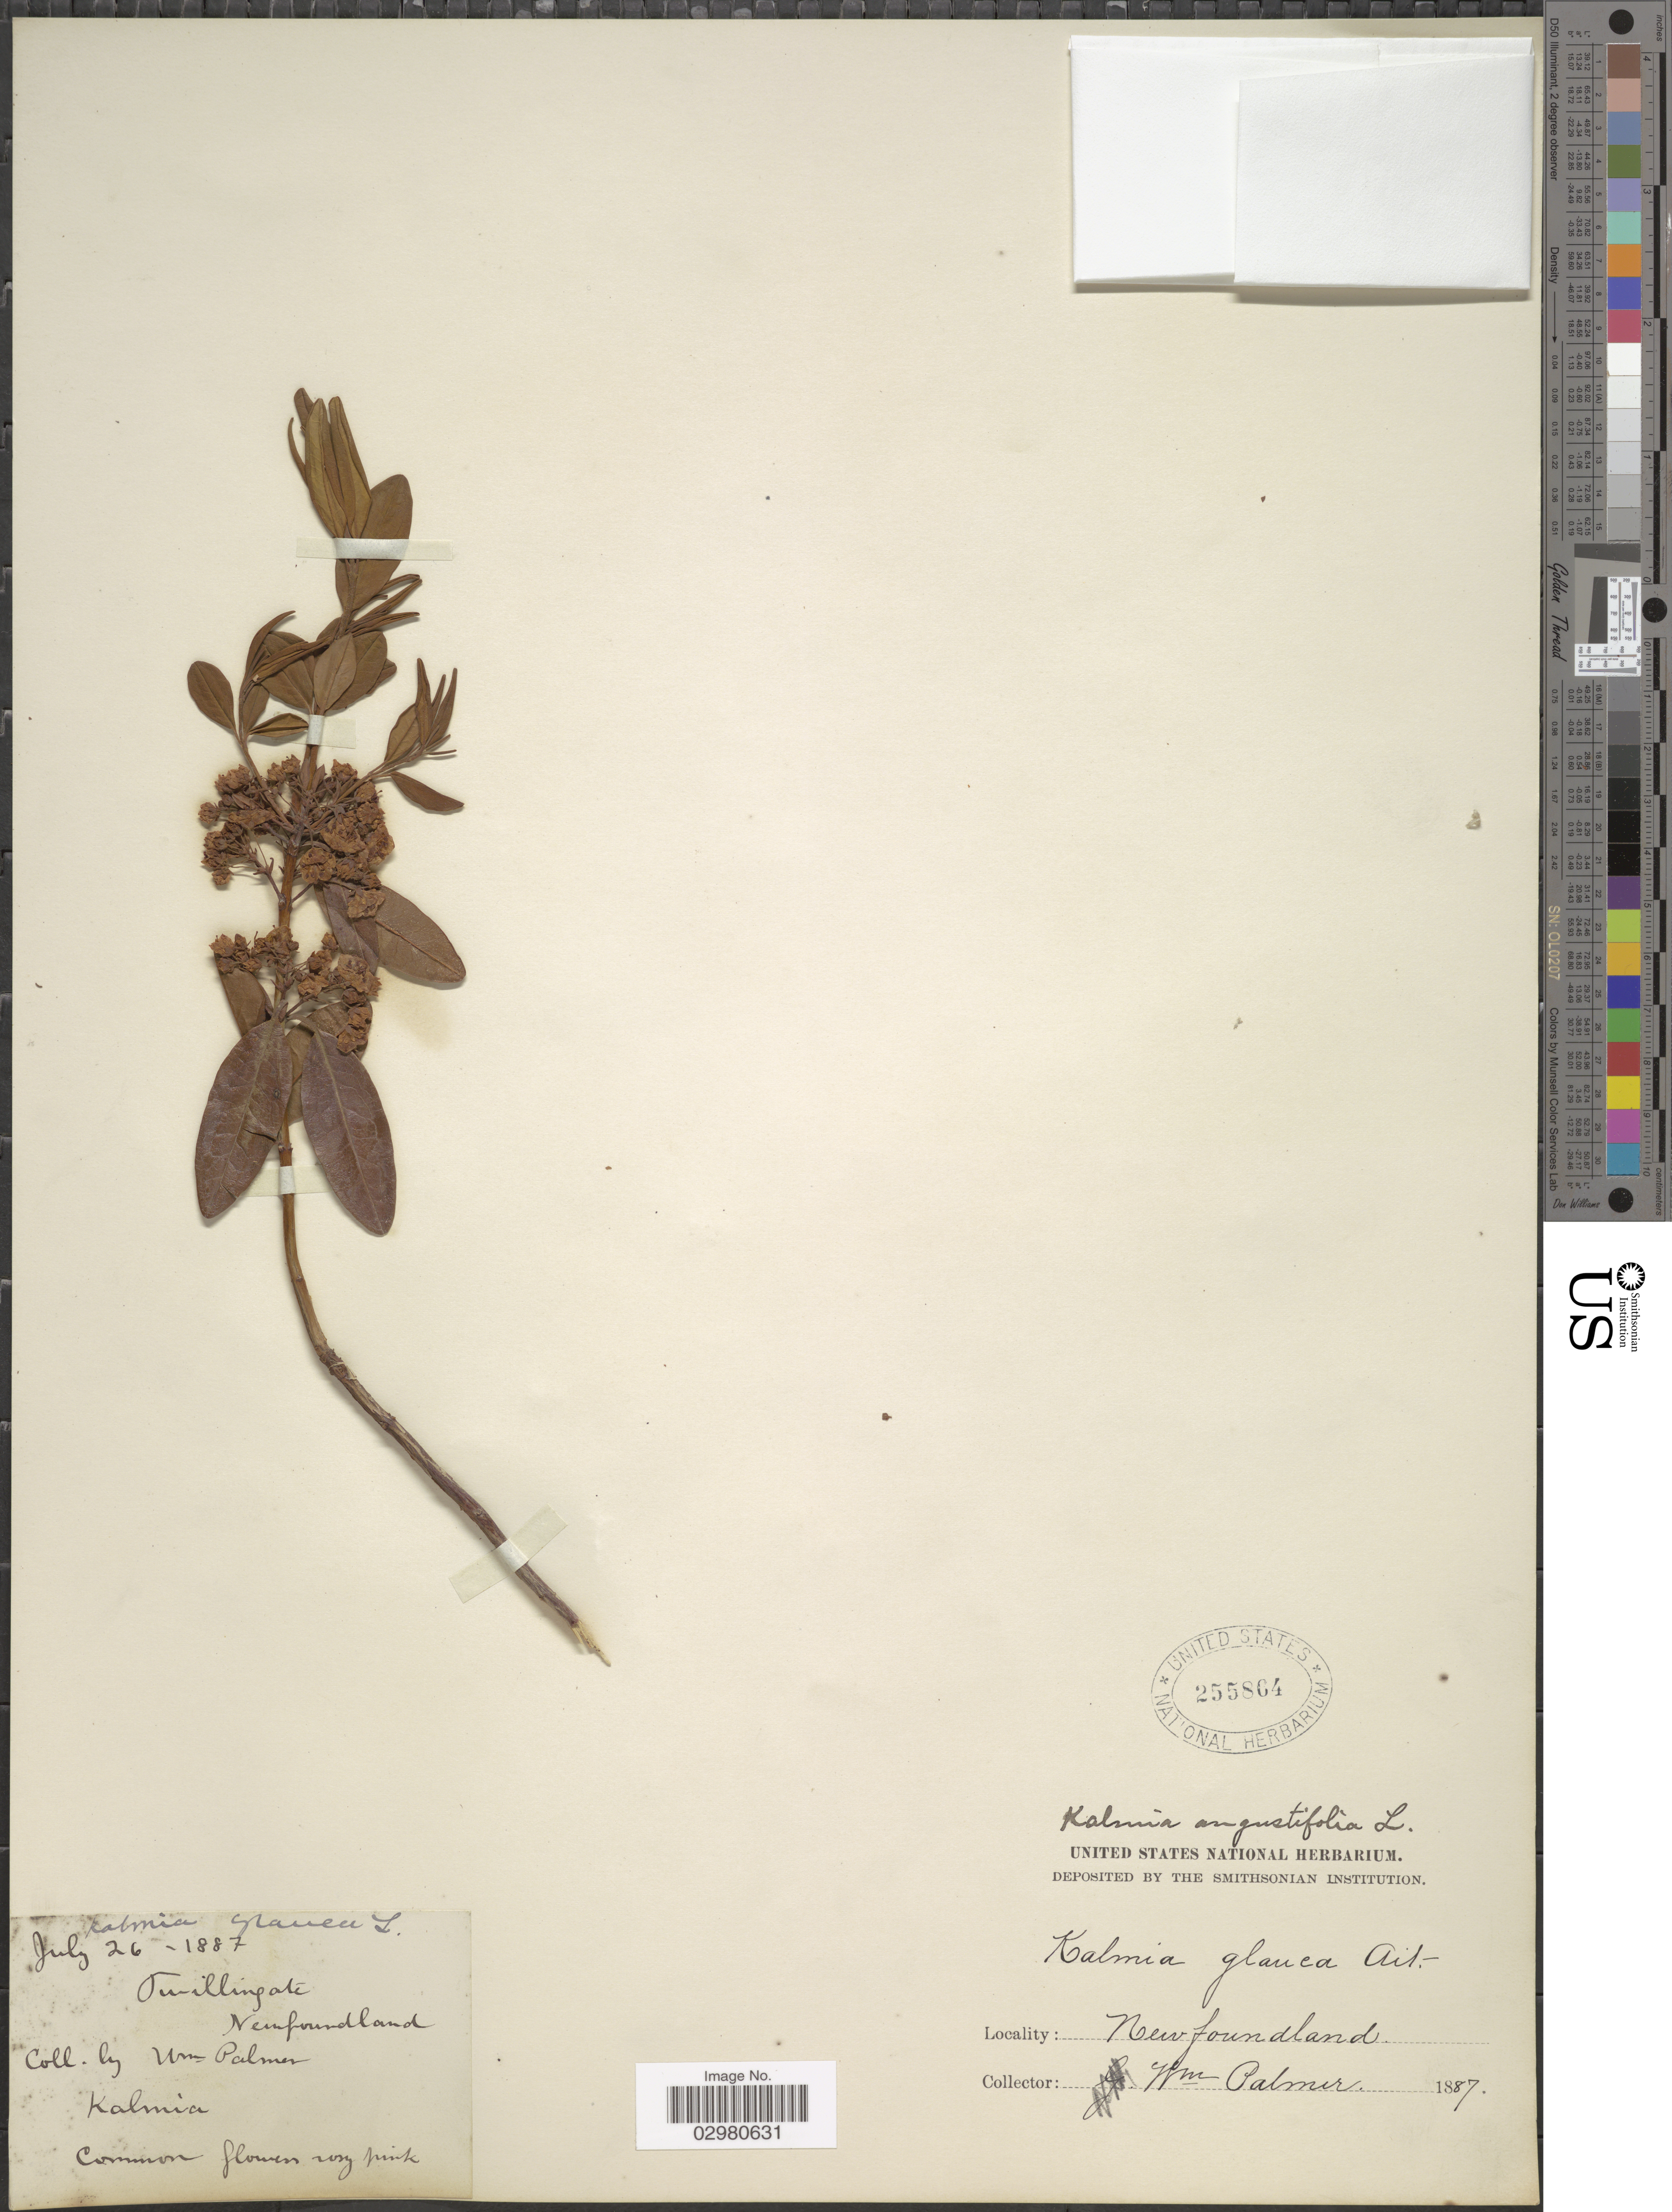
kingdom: Plantae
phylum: Tracheophyta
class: Magnoliopsida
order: Ericales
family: Ericaceae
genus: Kalmia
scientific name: Kalmia angustifolia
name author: L.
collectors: W. Palmer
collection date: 1887-07-26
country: Canada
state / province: Newfoundland and Labrador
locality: Twillingate.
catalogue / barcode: US 255864